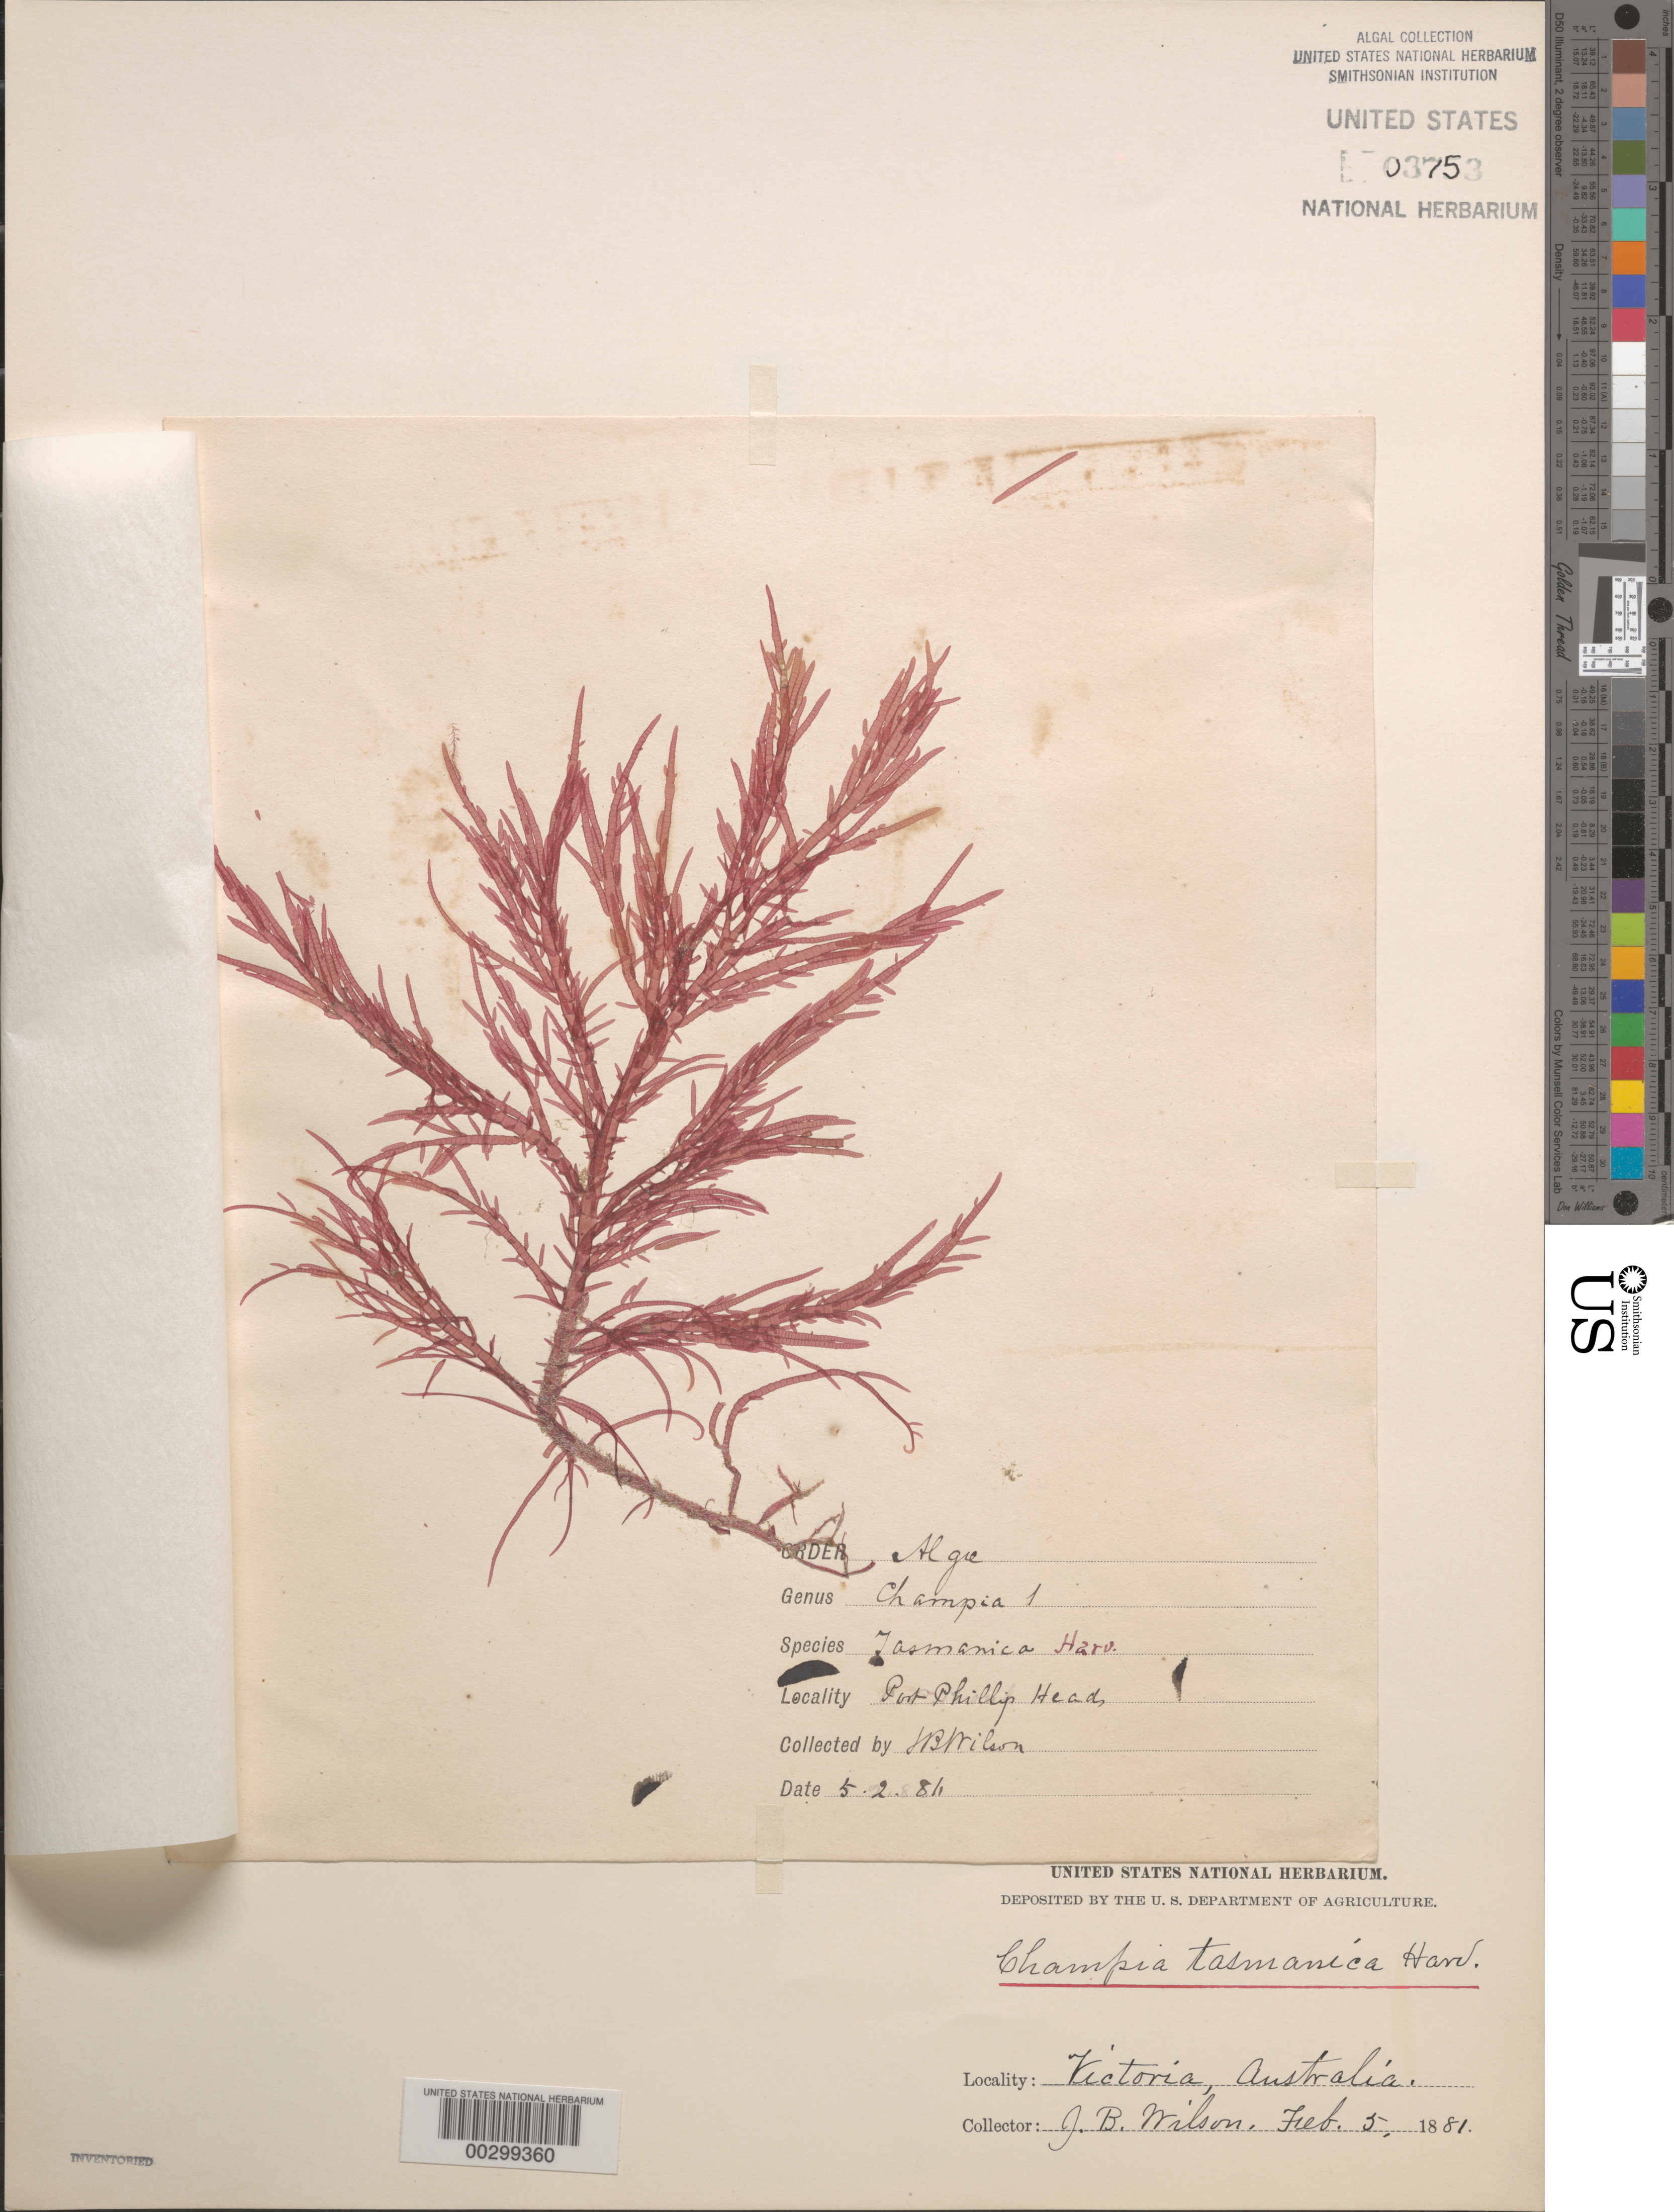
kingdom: Plantae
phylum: Rhodophyta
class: Florideophyceae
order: Rhodymeniales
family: Champiaceae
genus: Champia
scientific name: Champia viridis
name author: C. Agardh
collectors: J. B. Wilson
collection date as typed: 05 Feb 1881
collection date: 1881-02-05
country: Australia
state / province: Victoria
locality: Port Phillip Heads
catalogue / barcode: US 3753